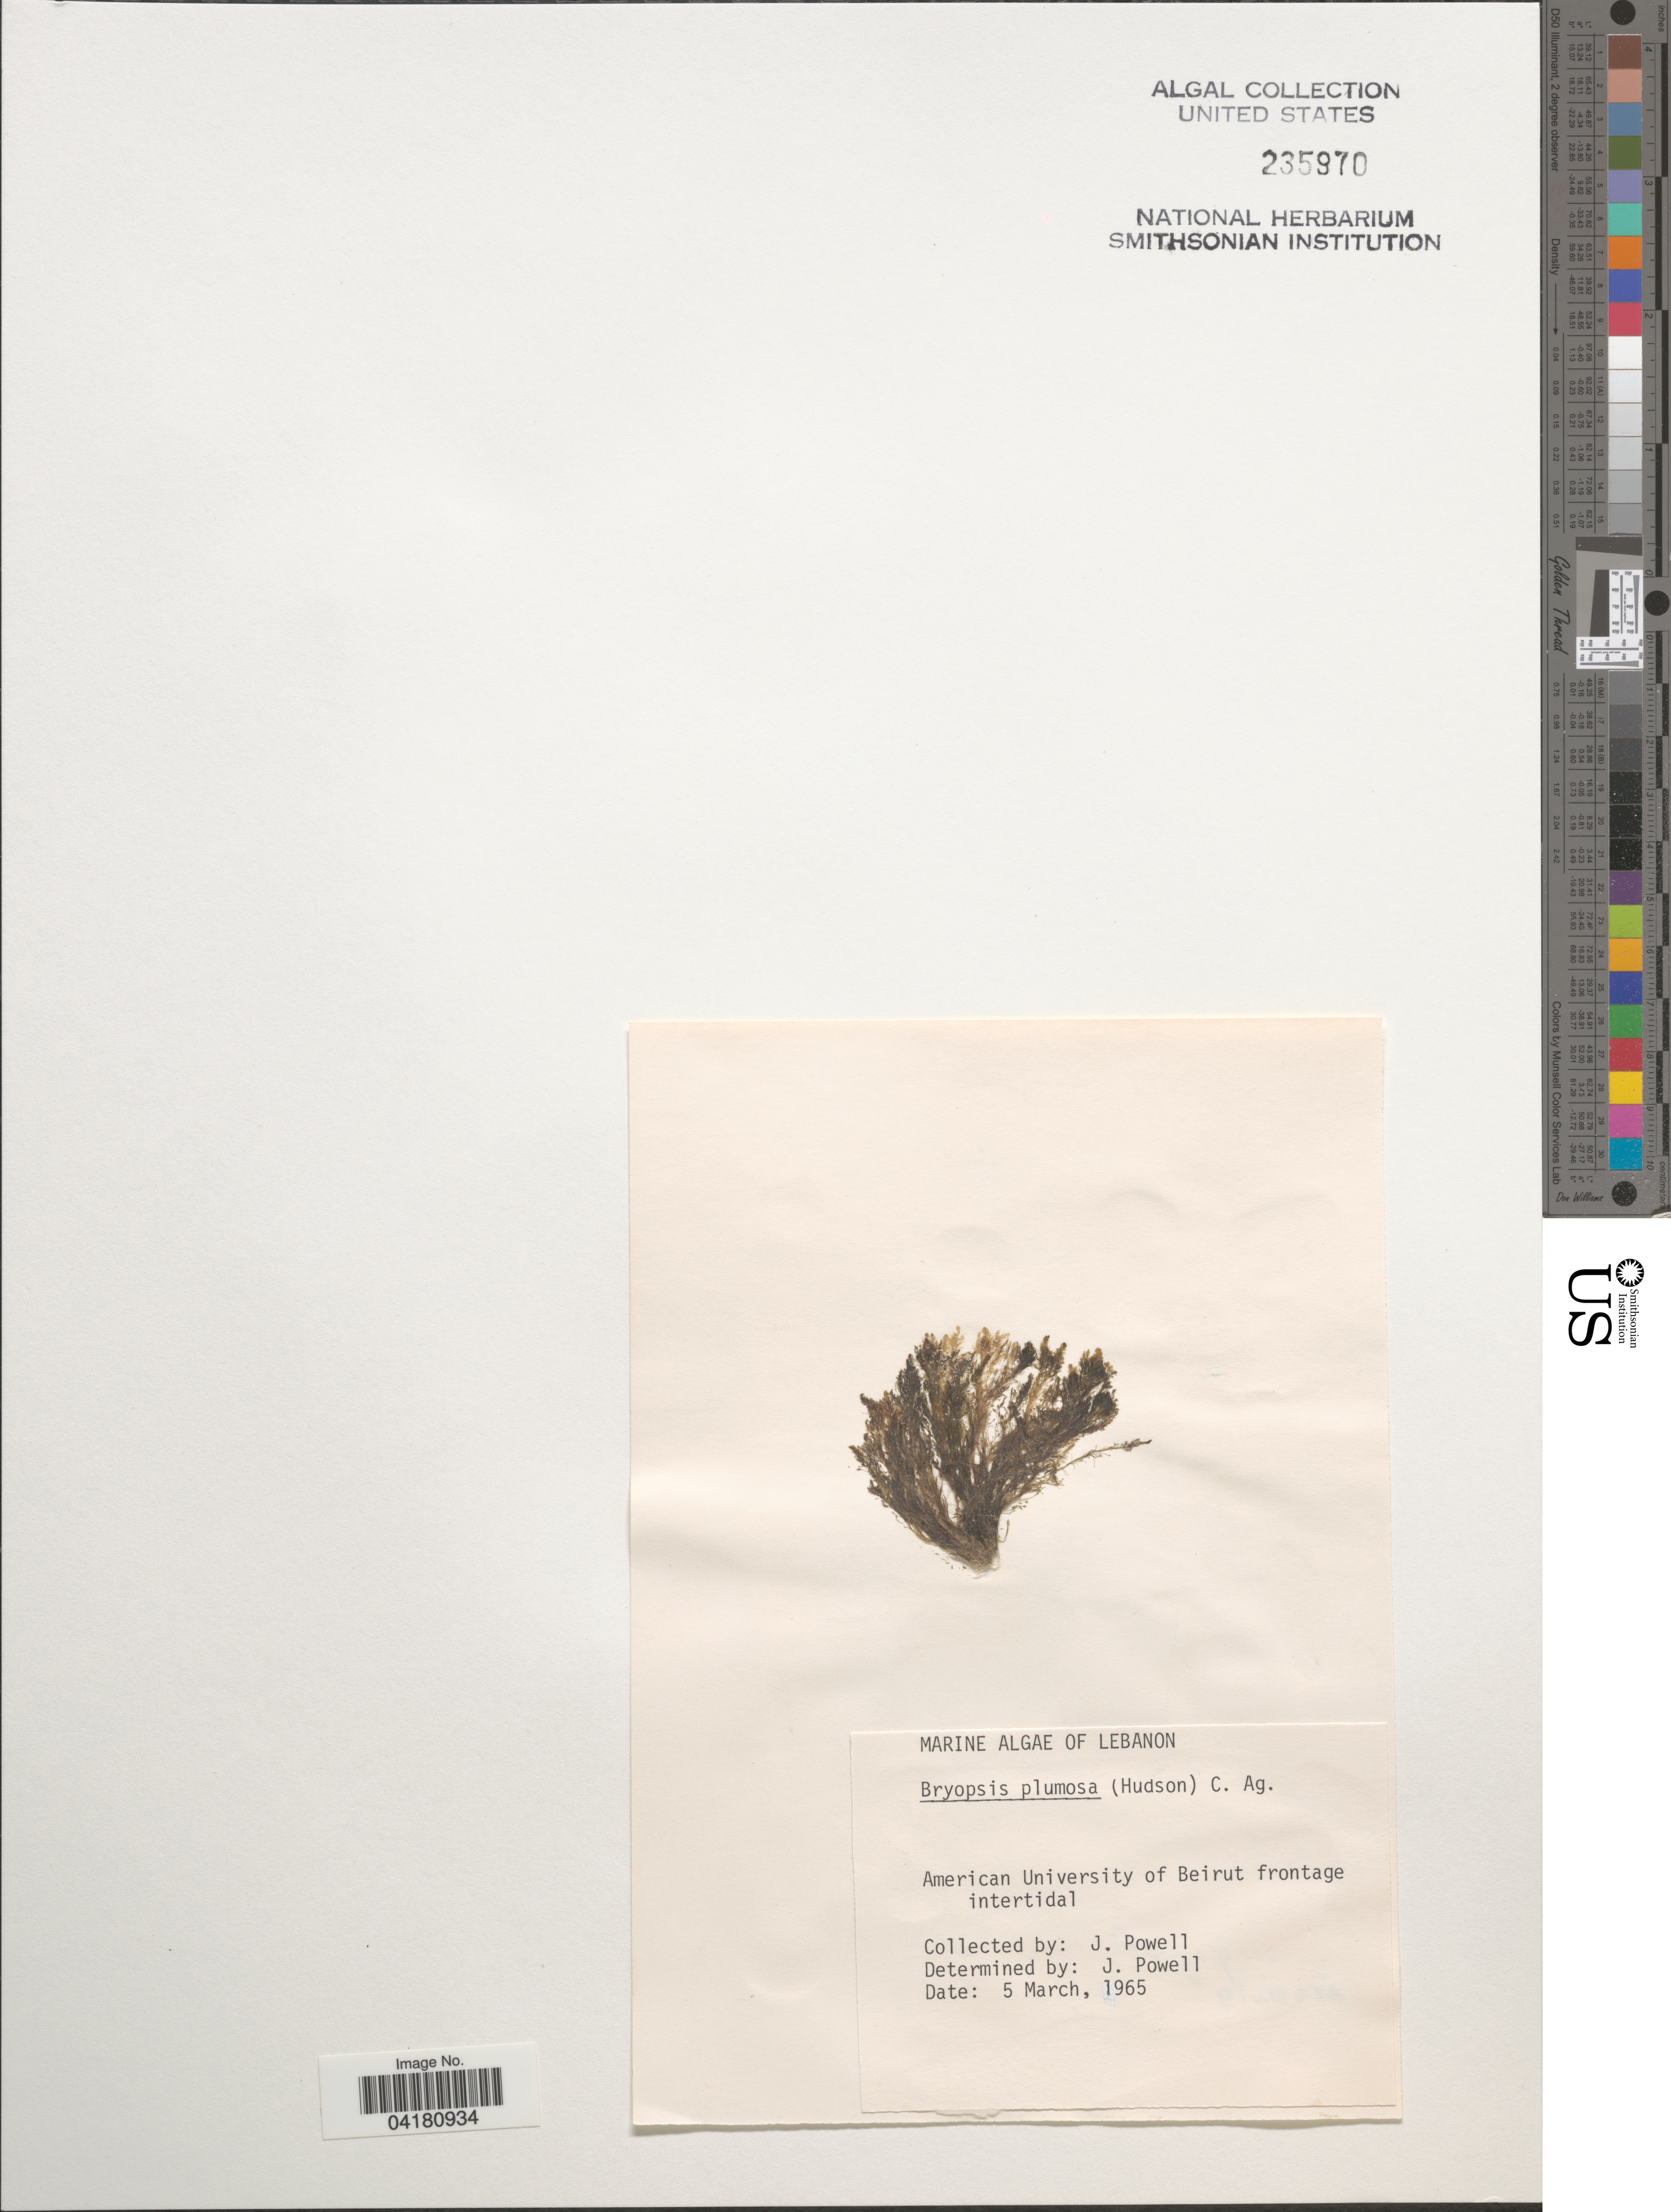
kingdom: Plantae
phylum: Chlorophyta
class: Ulvophyceae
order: Bryopsidales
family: Bryopsidaceae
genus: Bryopsis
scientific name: Bryopsis plumosa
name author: (Huds.) C. Agardh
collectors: J. Powell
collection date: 1965-03-05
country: Lebanon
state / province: Beyrouth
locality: American University of Beirut frontage intertidal.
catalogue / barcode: US 235970